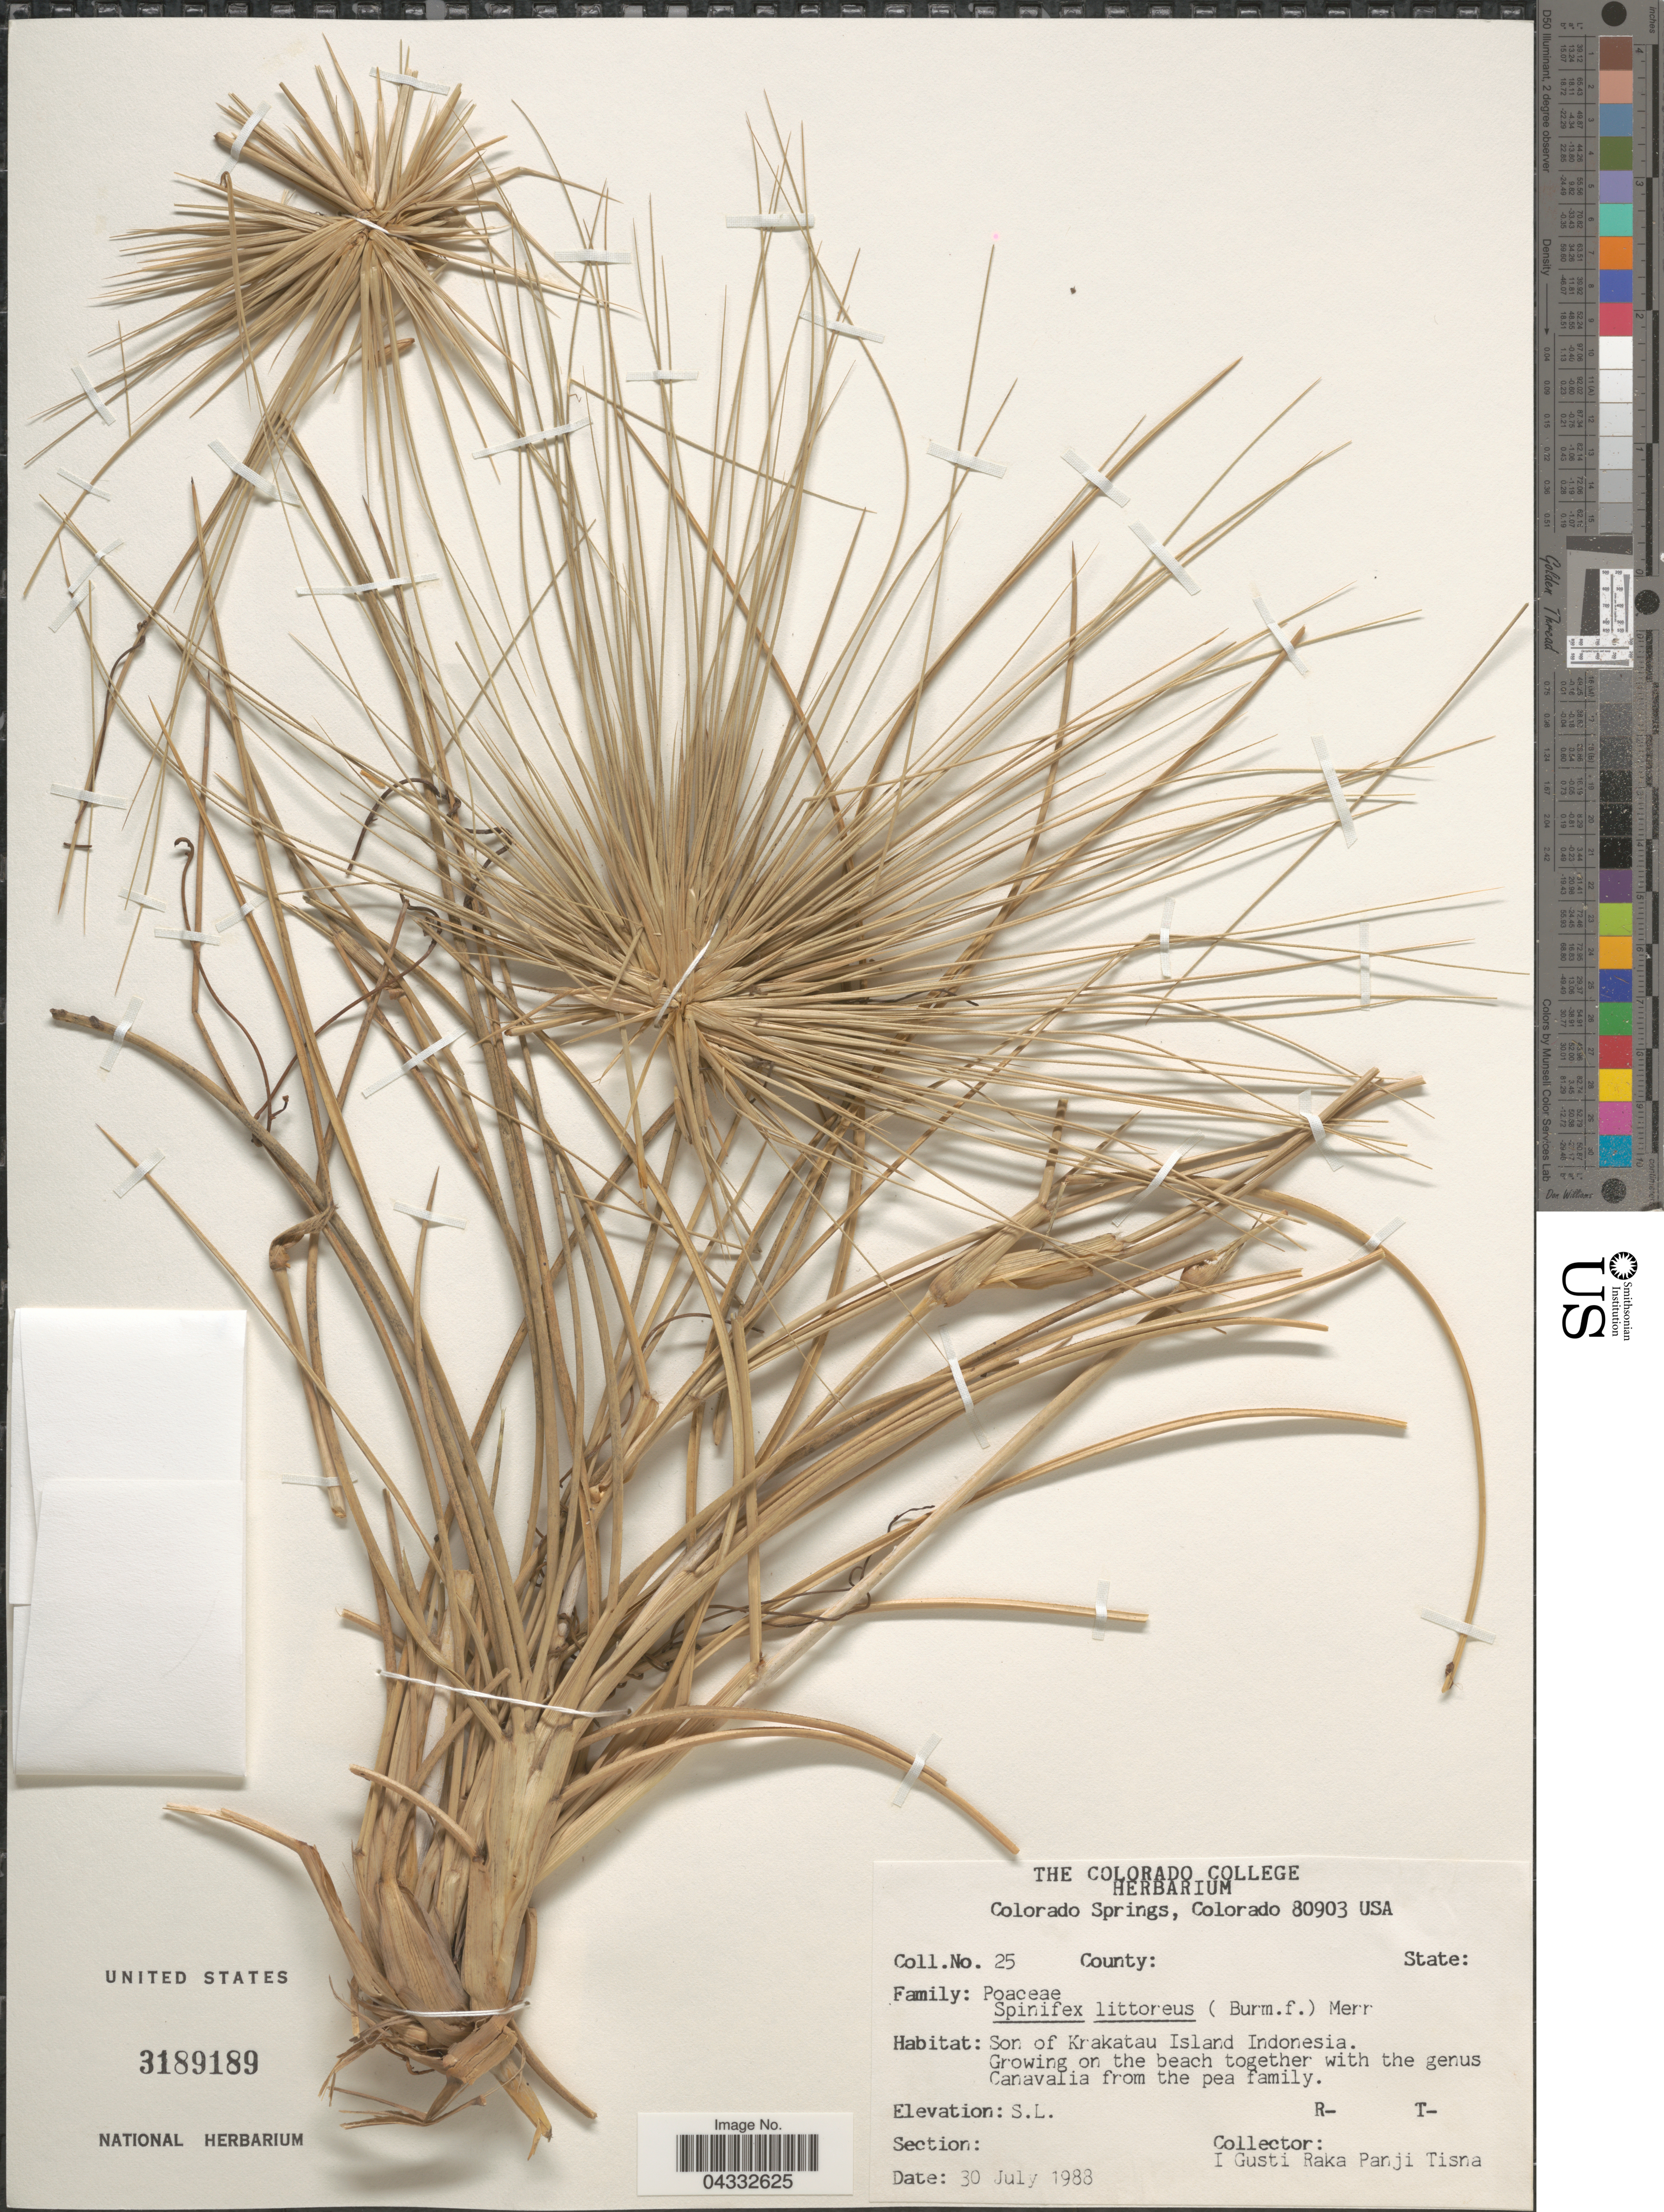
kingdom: Plantae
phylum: Tracheophyta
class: Liliopsida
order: Poales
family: Poaceae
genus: Spinifex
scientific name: Spinifex littoreus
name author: (Burm. f.) Merr.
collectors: I Gusti Raka Panji Tisna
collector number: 25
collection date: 1988-07-30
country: Indonesia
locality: Son of Krakatau Island Indonesia.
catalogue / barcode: US 3189189